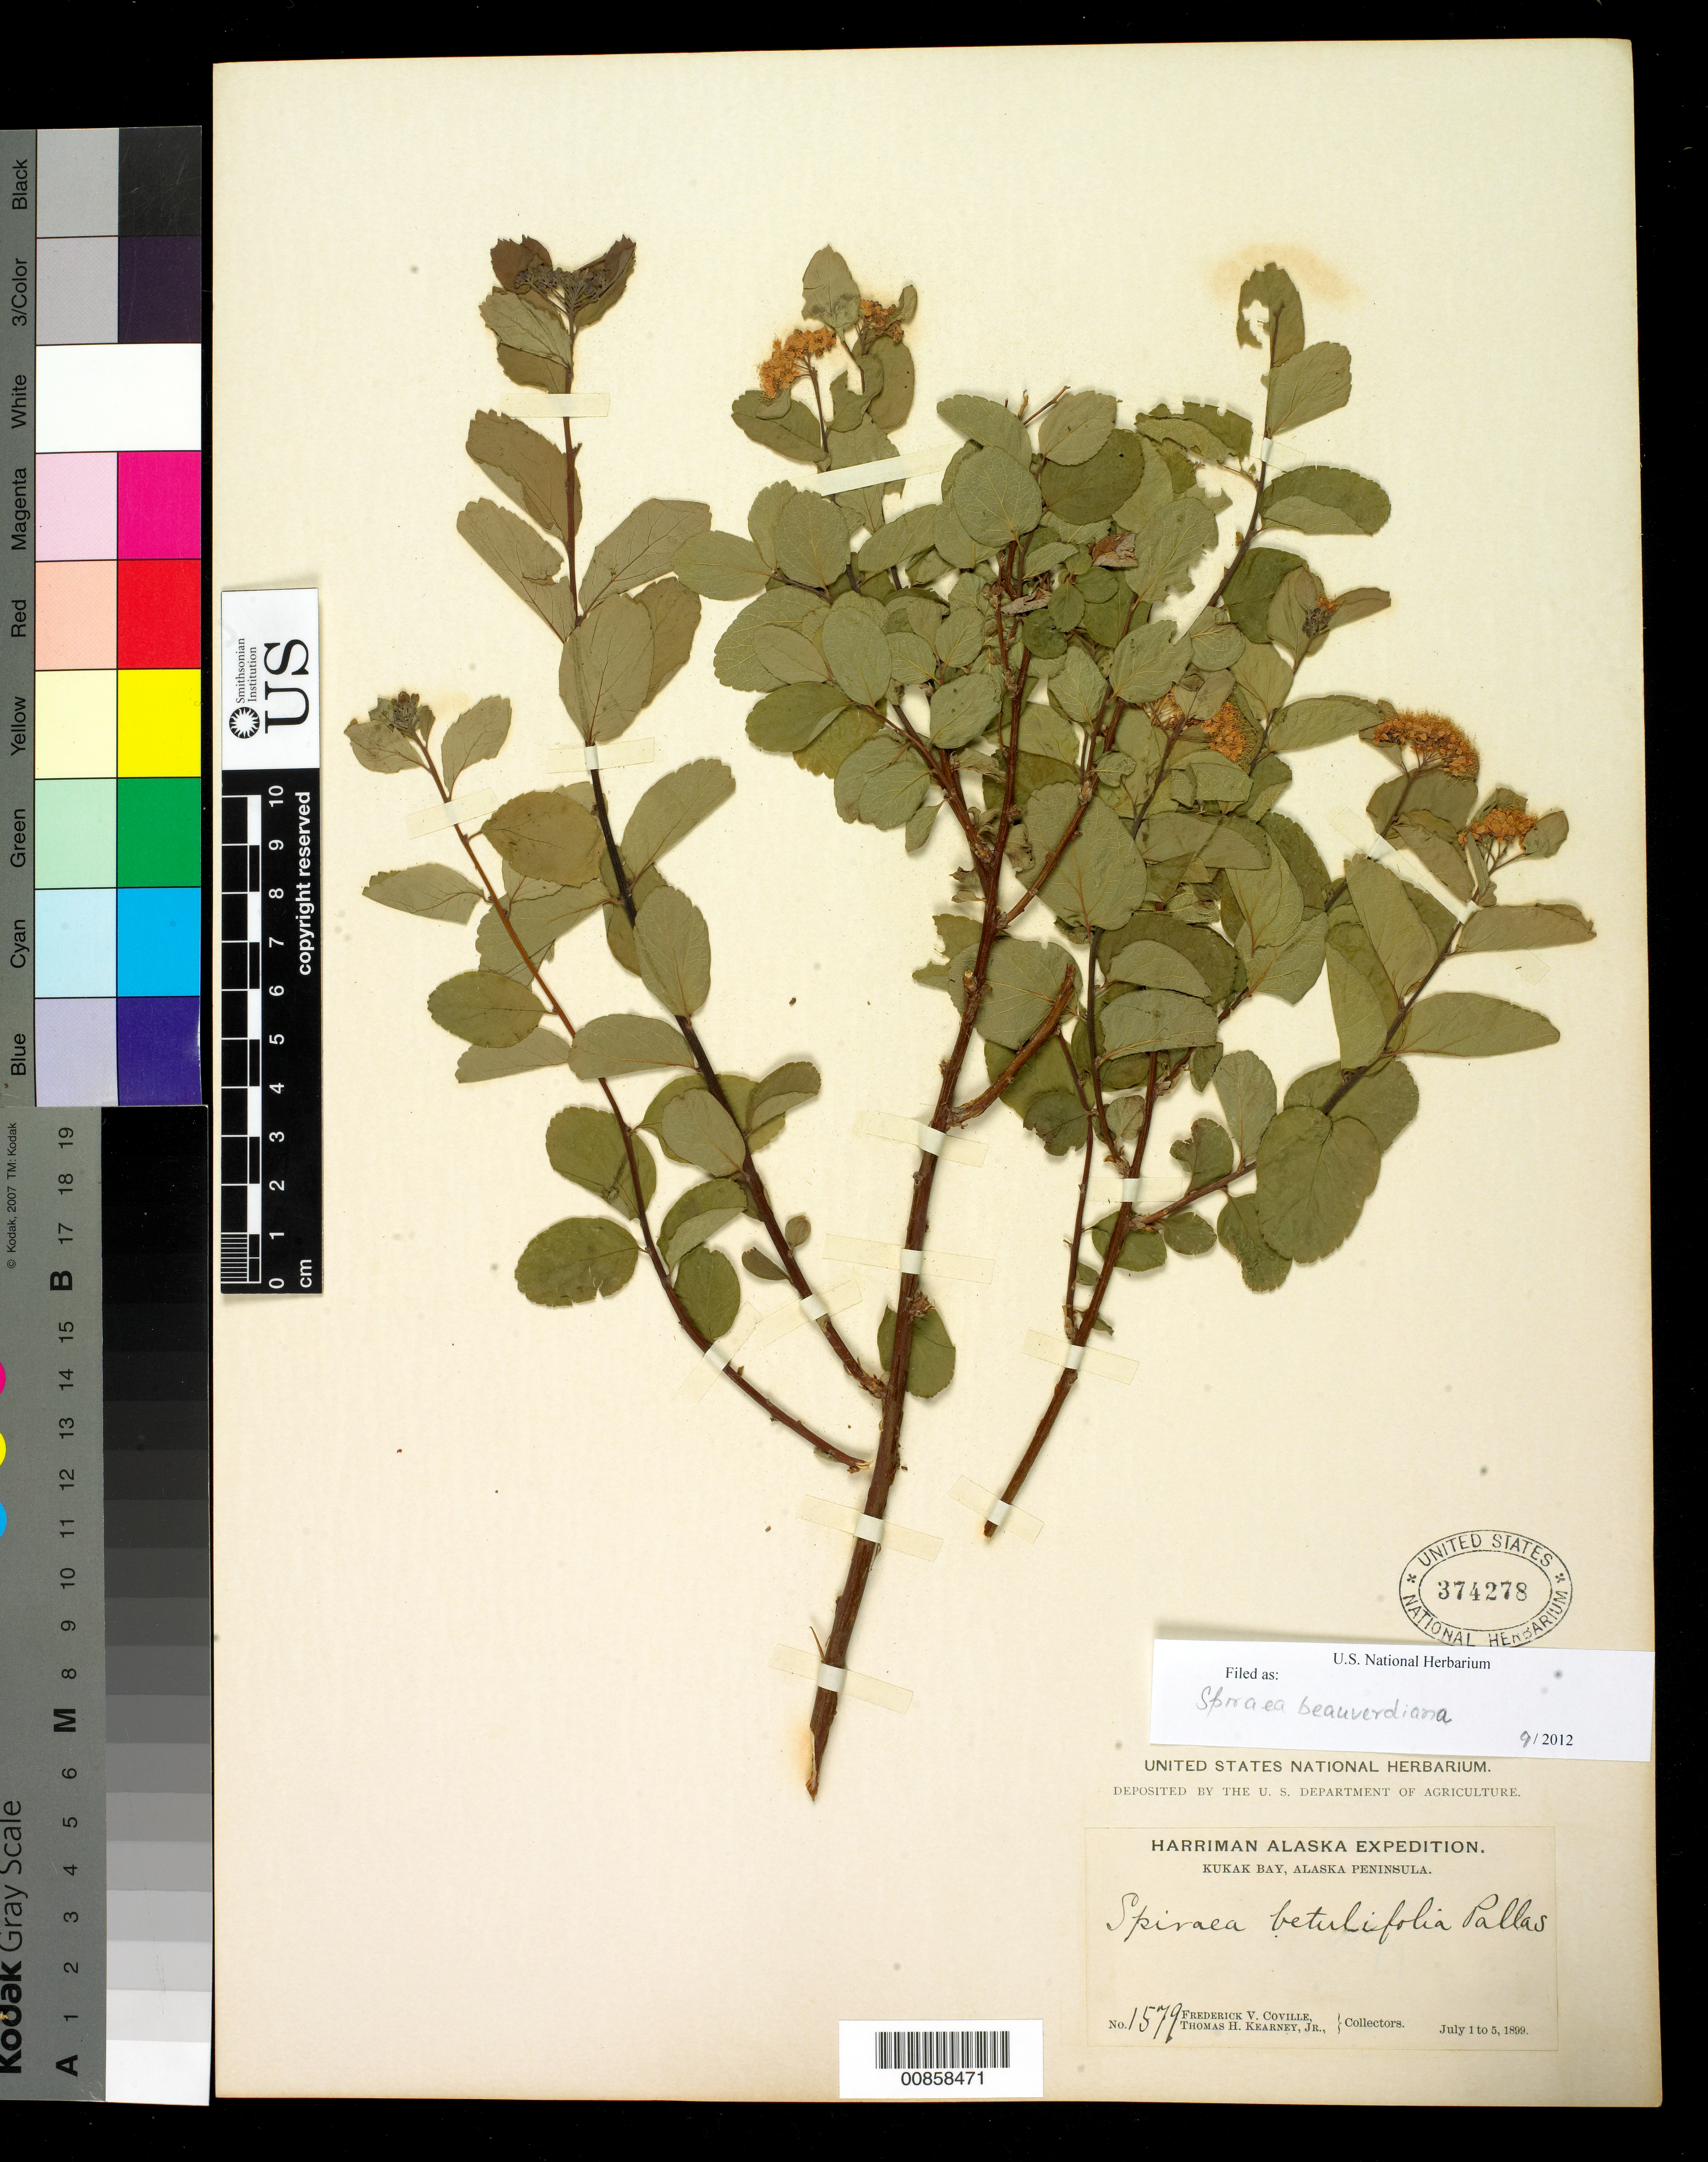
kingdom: Plantae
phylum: Tracheophyta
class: Magnoliopsida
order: Rosales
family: Rosaceae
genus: Spiraea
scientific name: Spiraea beauverdiana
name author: C.K. Schneid.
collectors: F. V. Coville & T. H. Kearney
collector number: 1579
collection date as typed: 01 Jul 1899 to 05 Jul 1899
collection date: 1899-07-01/1899-07-05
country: United States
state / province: Alaska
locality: Kukak Bay, Alaska Peninsula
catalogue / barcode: US 374278